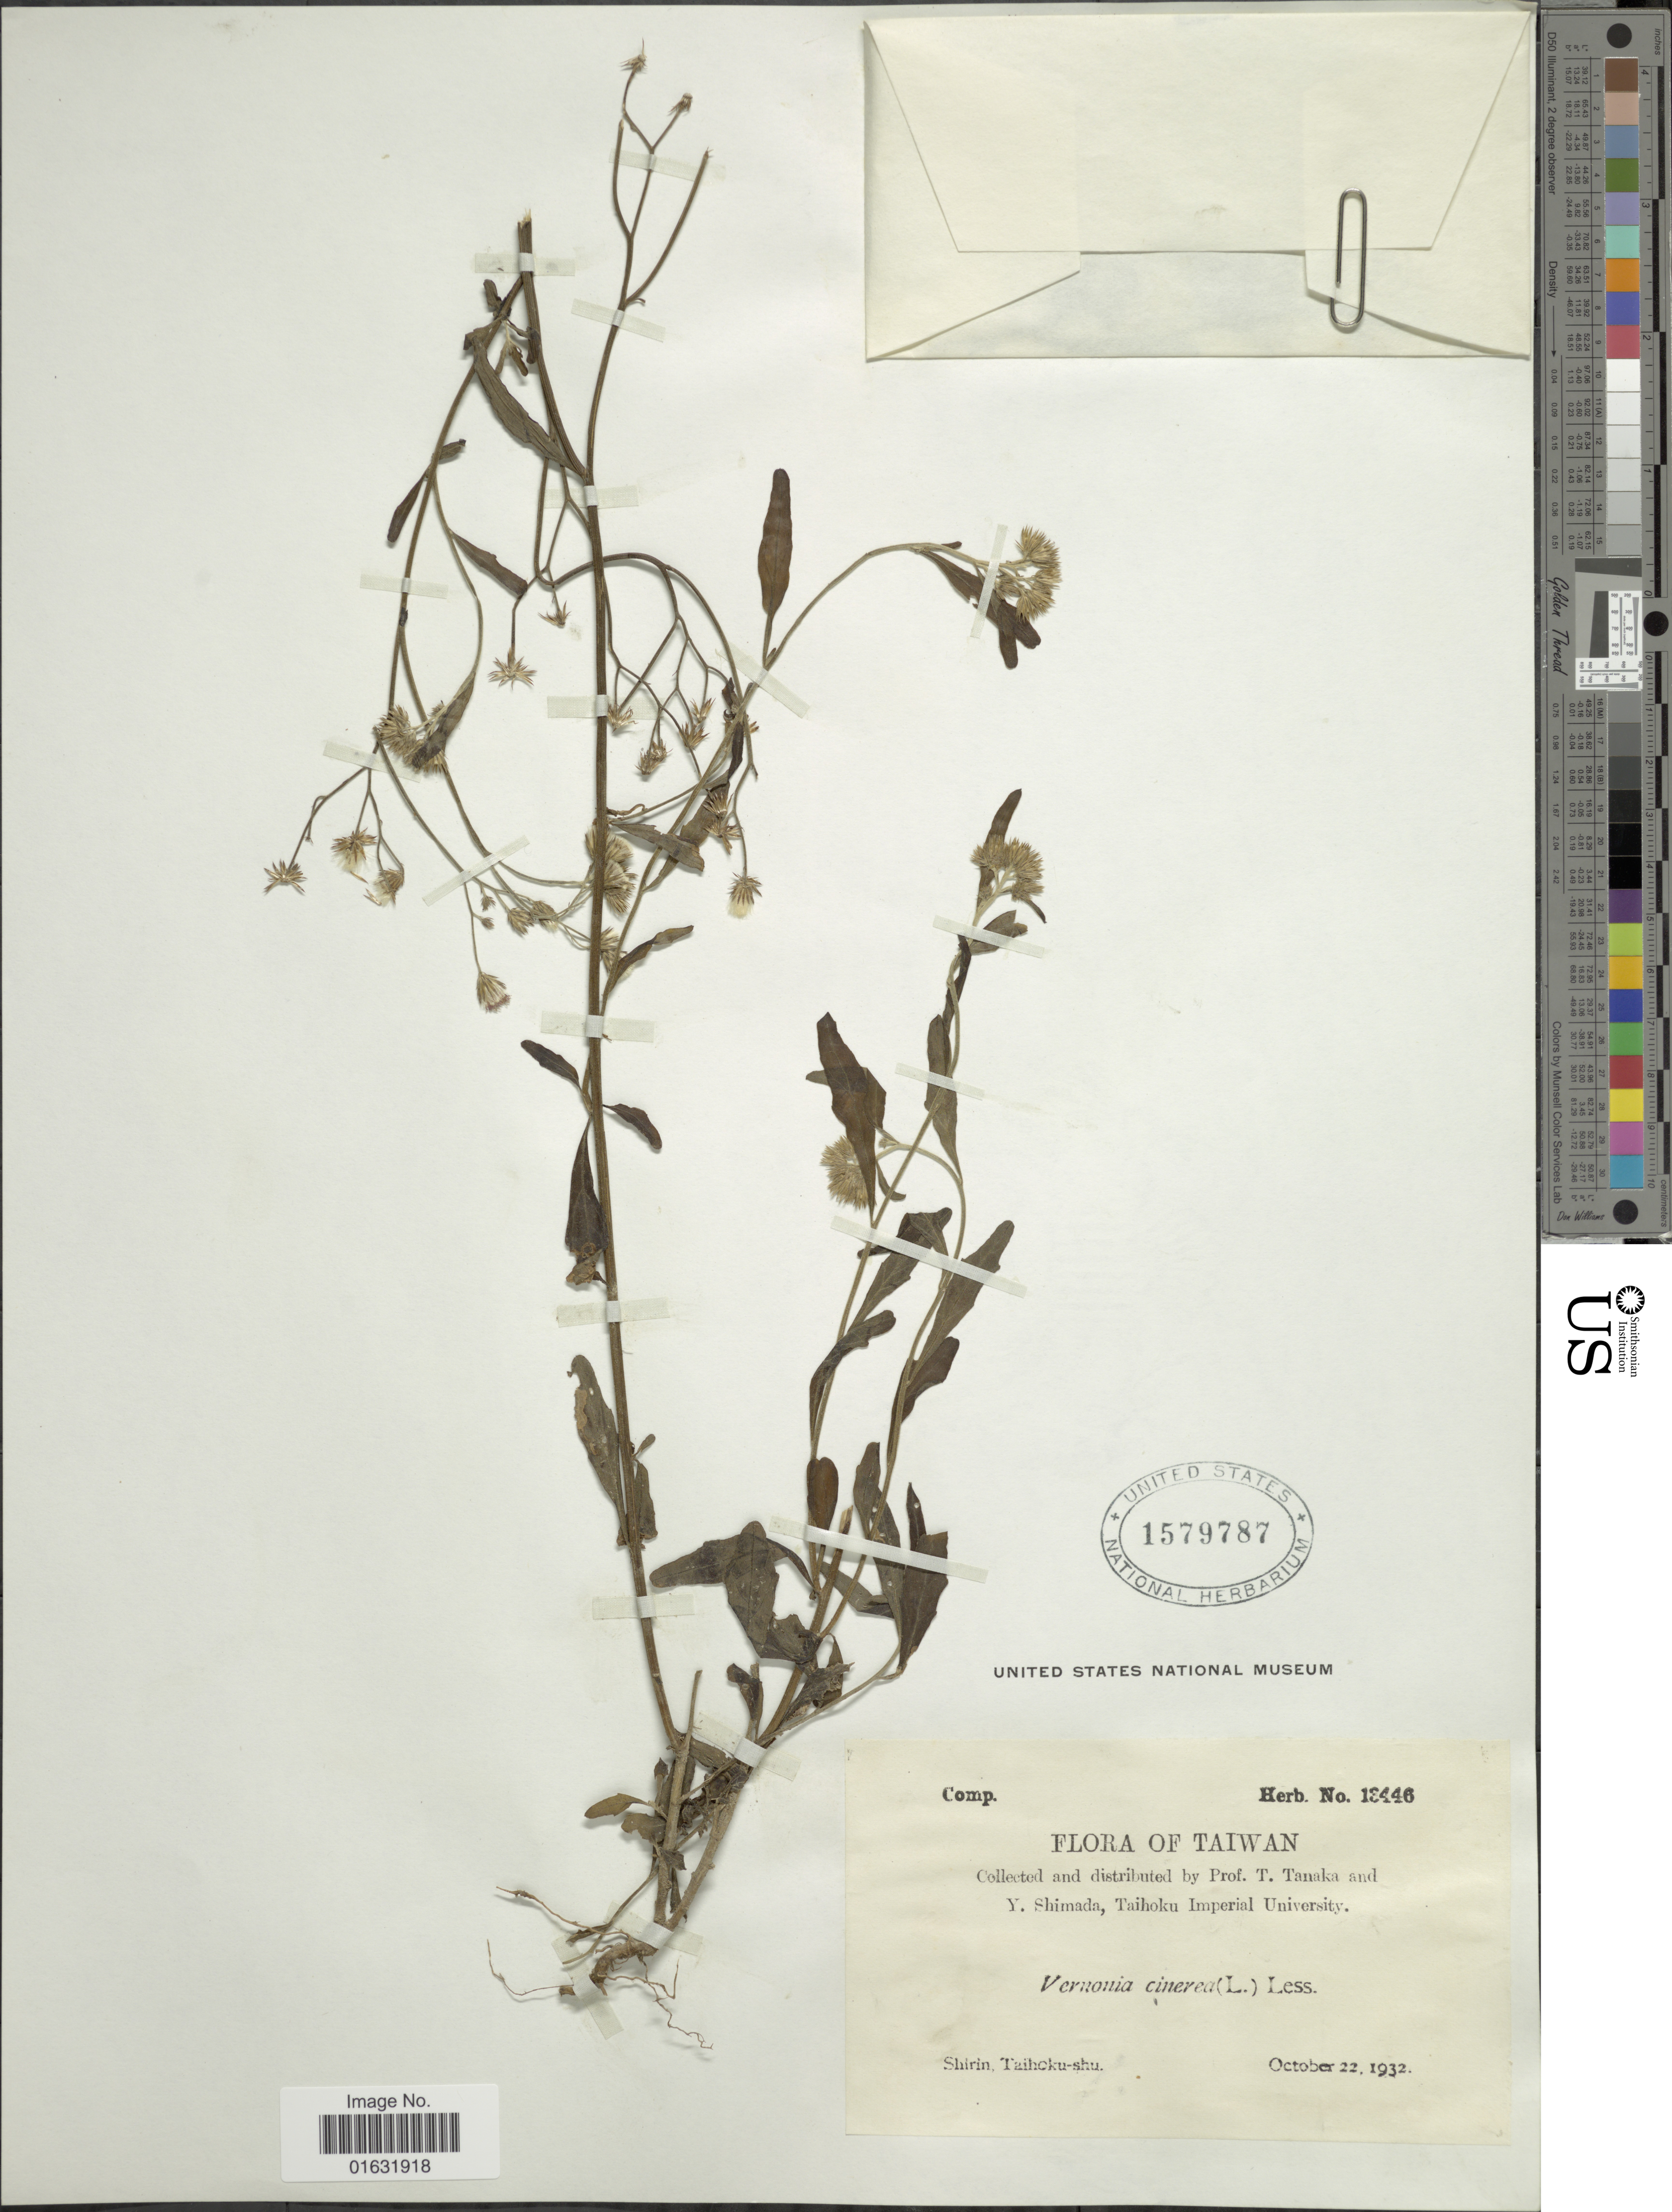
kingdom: Plantae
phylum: Tracheophyta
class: Magnoliopsida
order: Asterales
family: Asteraceae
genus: Cyanthillium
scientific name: Cyanthillium cinereum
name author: (L.) H. Rob.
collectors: T. Tanaka & Y. Shimada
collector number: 13446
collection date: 1932-10-22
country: Taiwan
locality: Shirin Taihoko-shu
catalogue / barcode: US 1579787